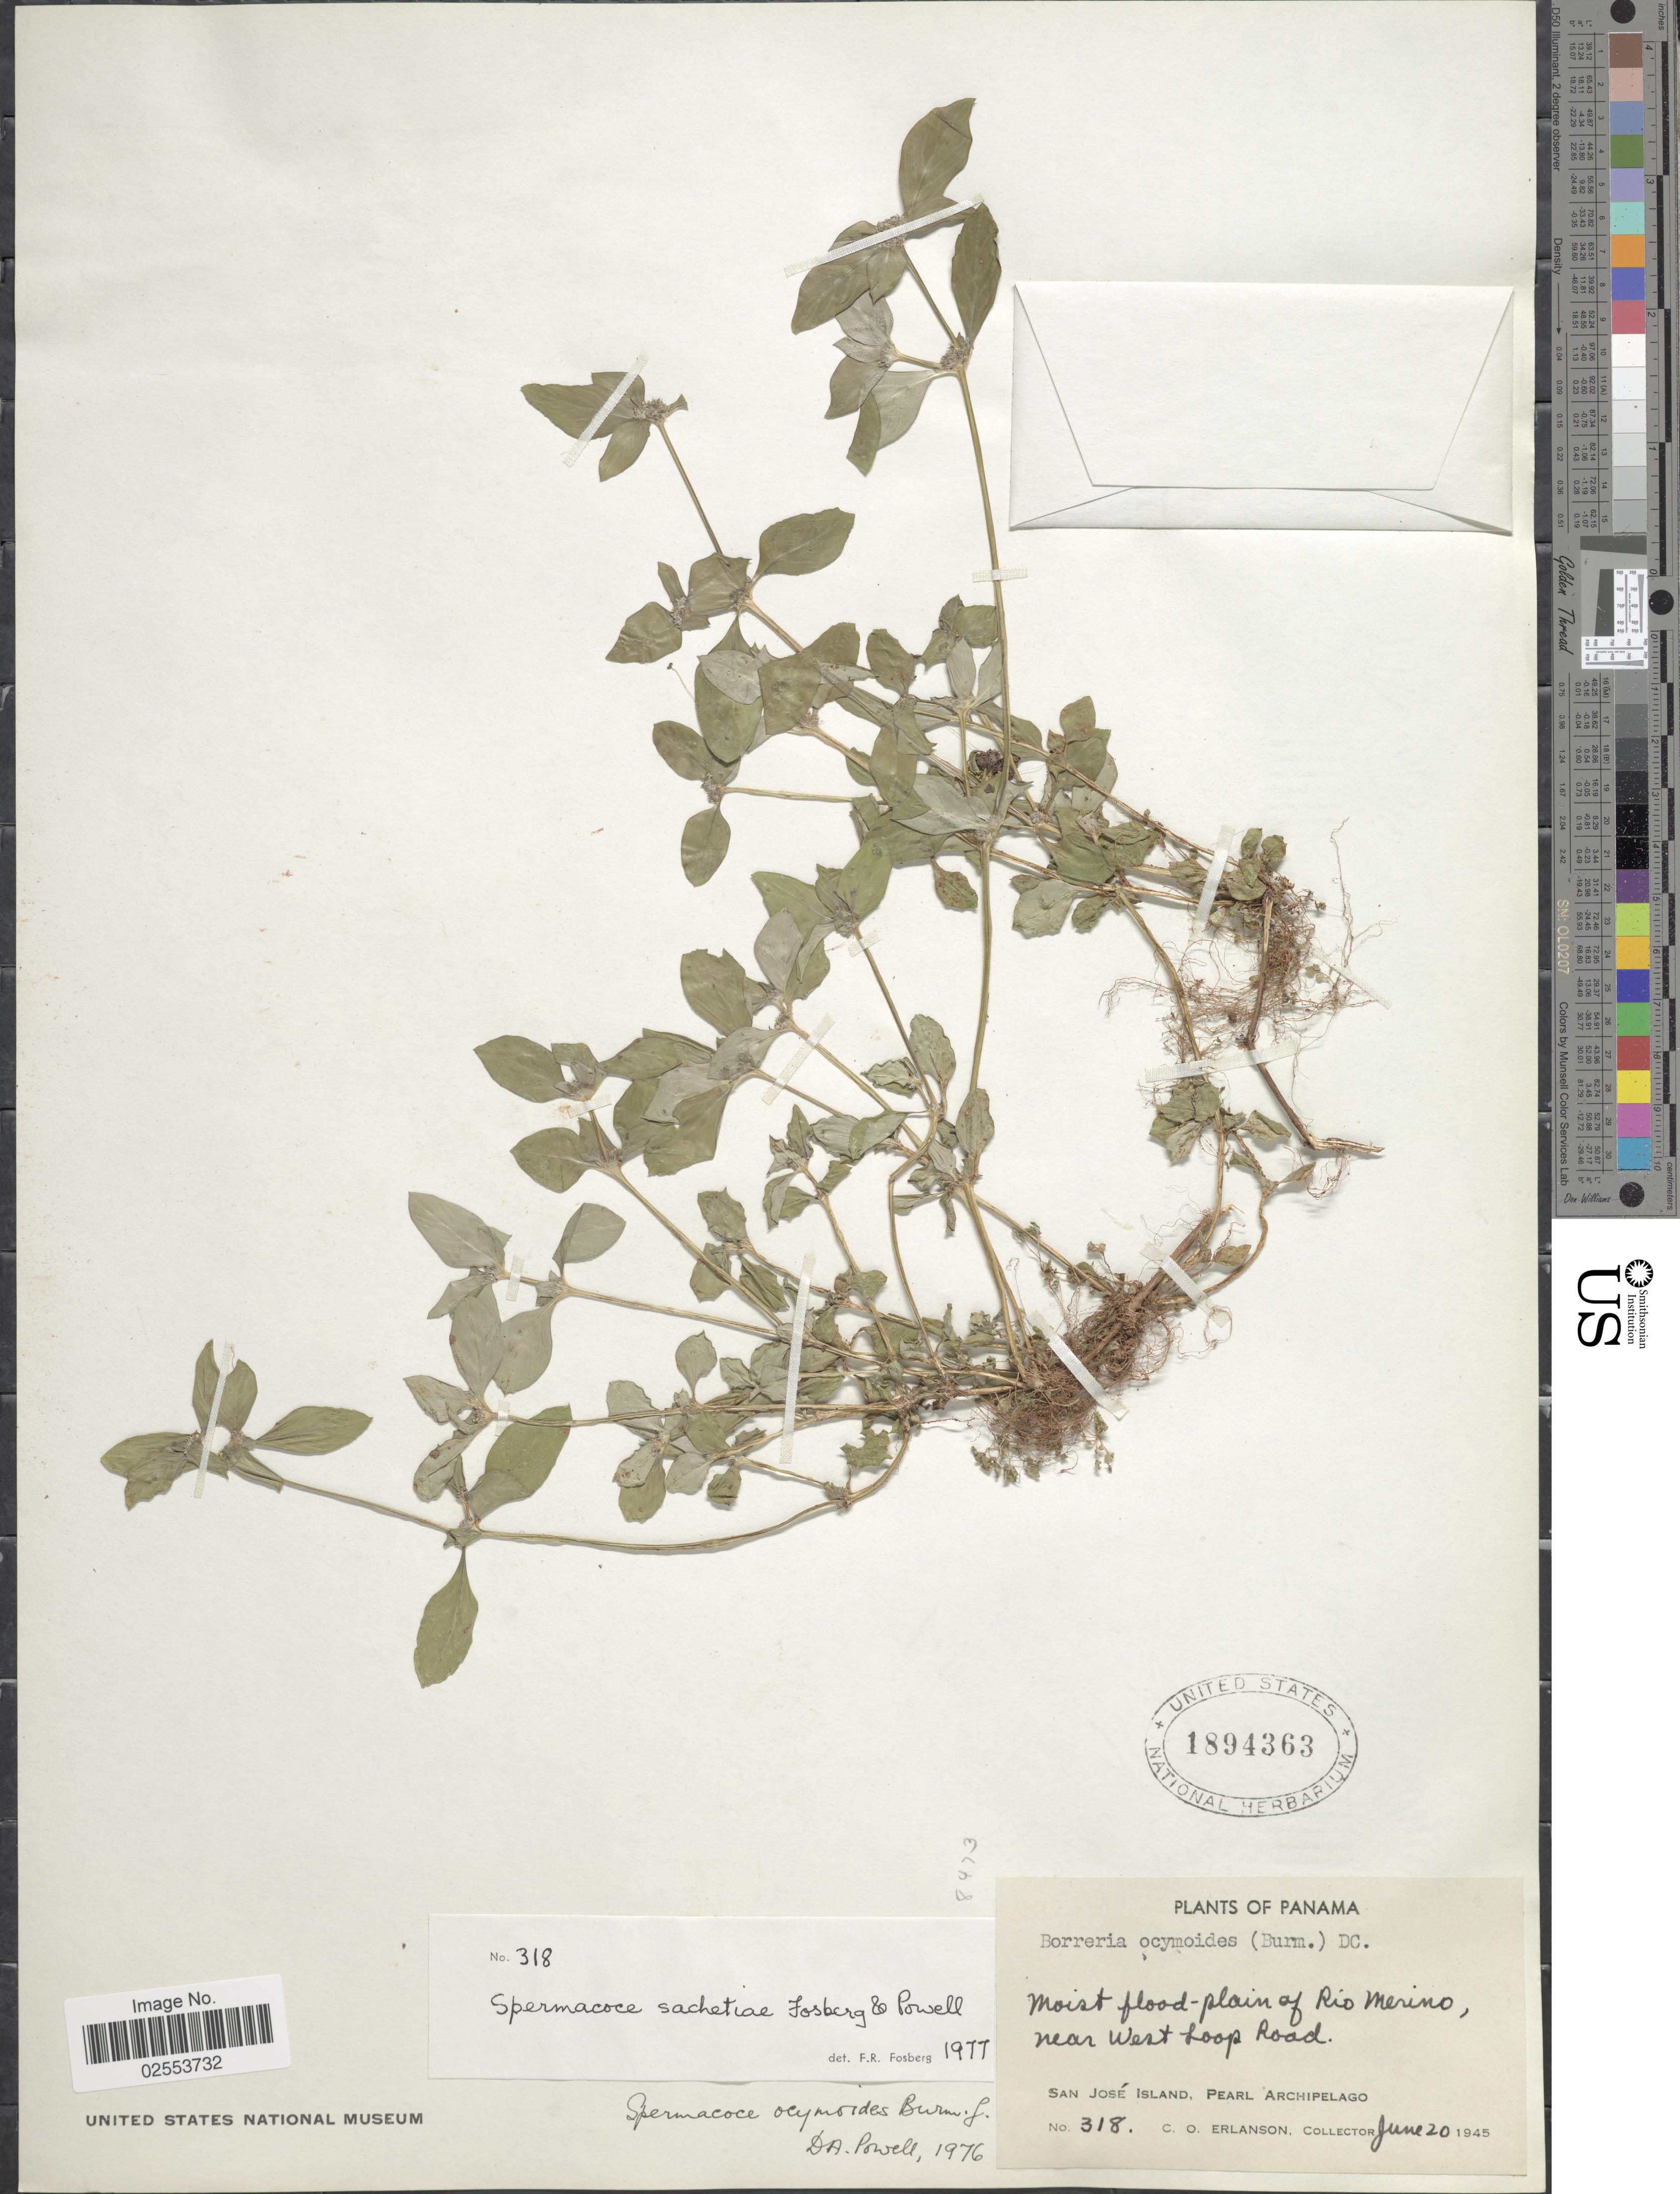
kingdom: Plantae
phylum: Tracheophyta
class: Magnoliopsida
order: Gentianales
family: Rubiaceae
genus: Spermacoce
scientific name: Spermacoce sachetiae Fosberg & D.A. Powell sp. nov. ined.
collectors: C. O. Erlanson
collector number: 318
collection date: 1945-06-20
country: Panama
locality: Moist flood-plain of Rio Merino, near West Loop Road, San Jose Island, Pearl Archipelago.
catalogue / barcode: US 1894363